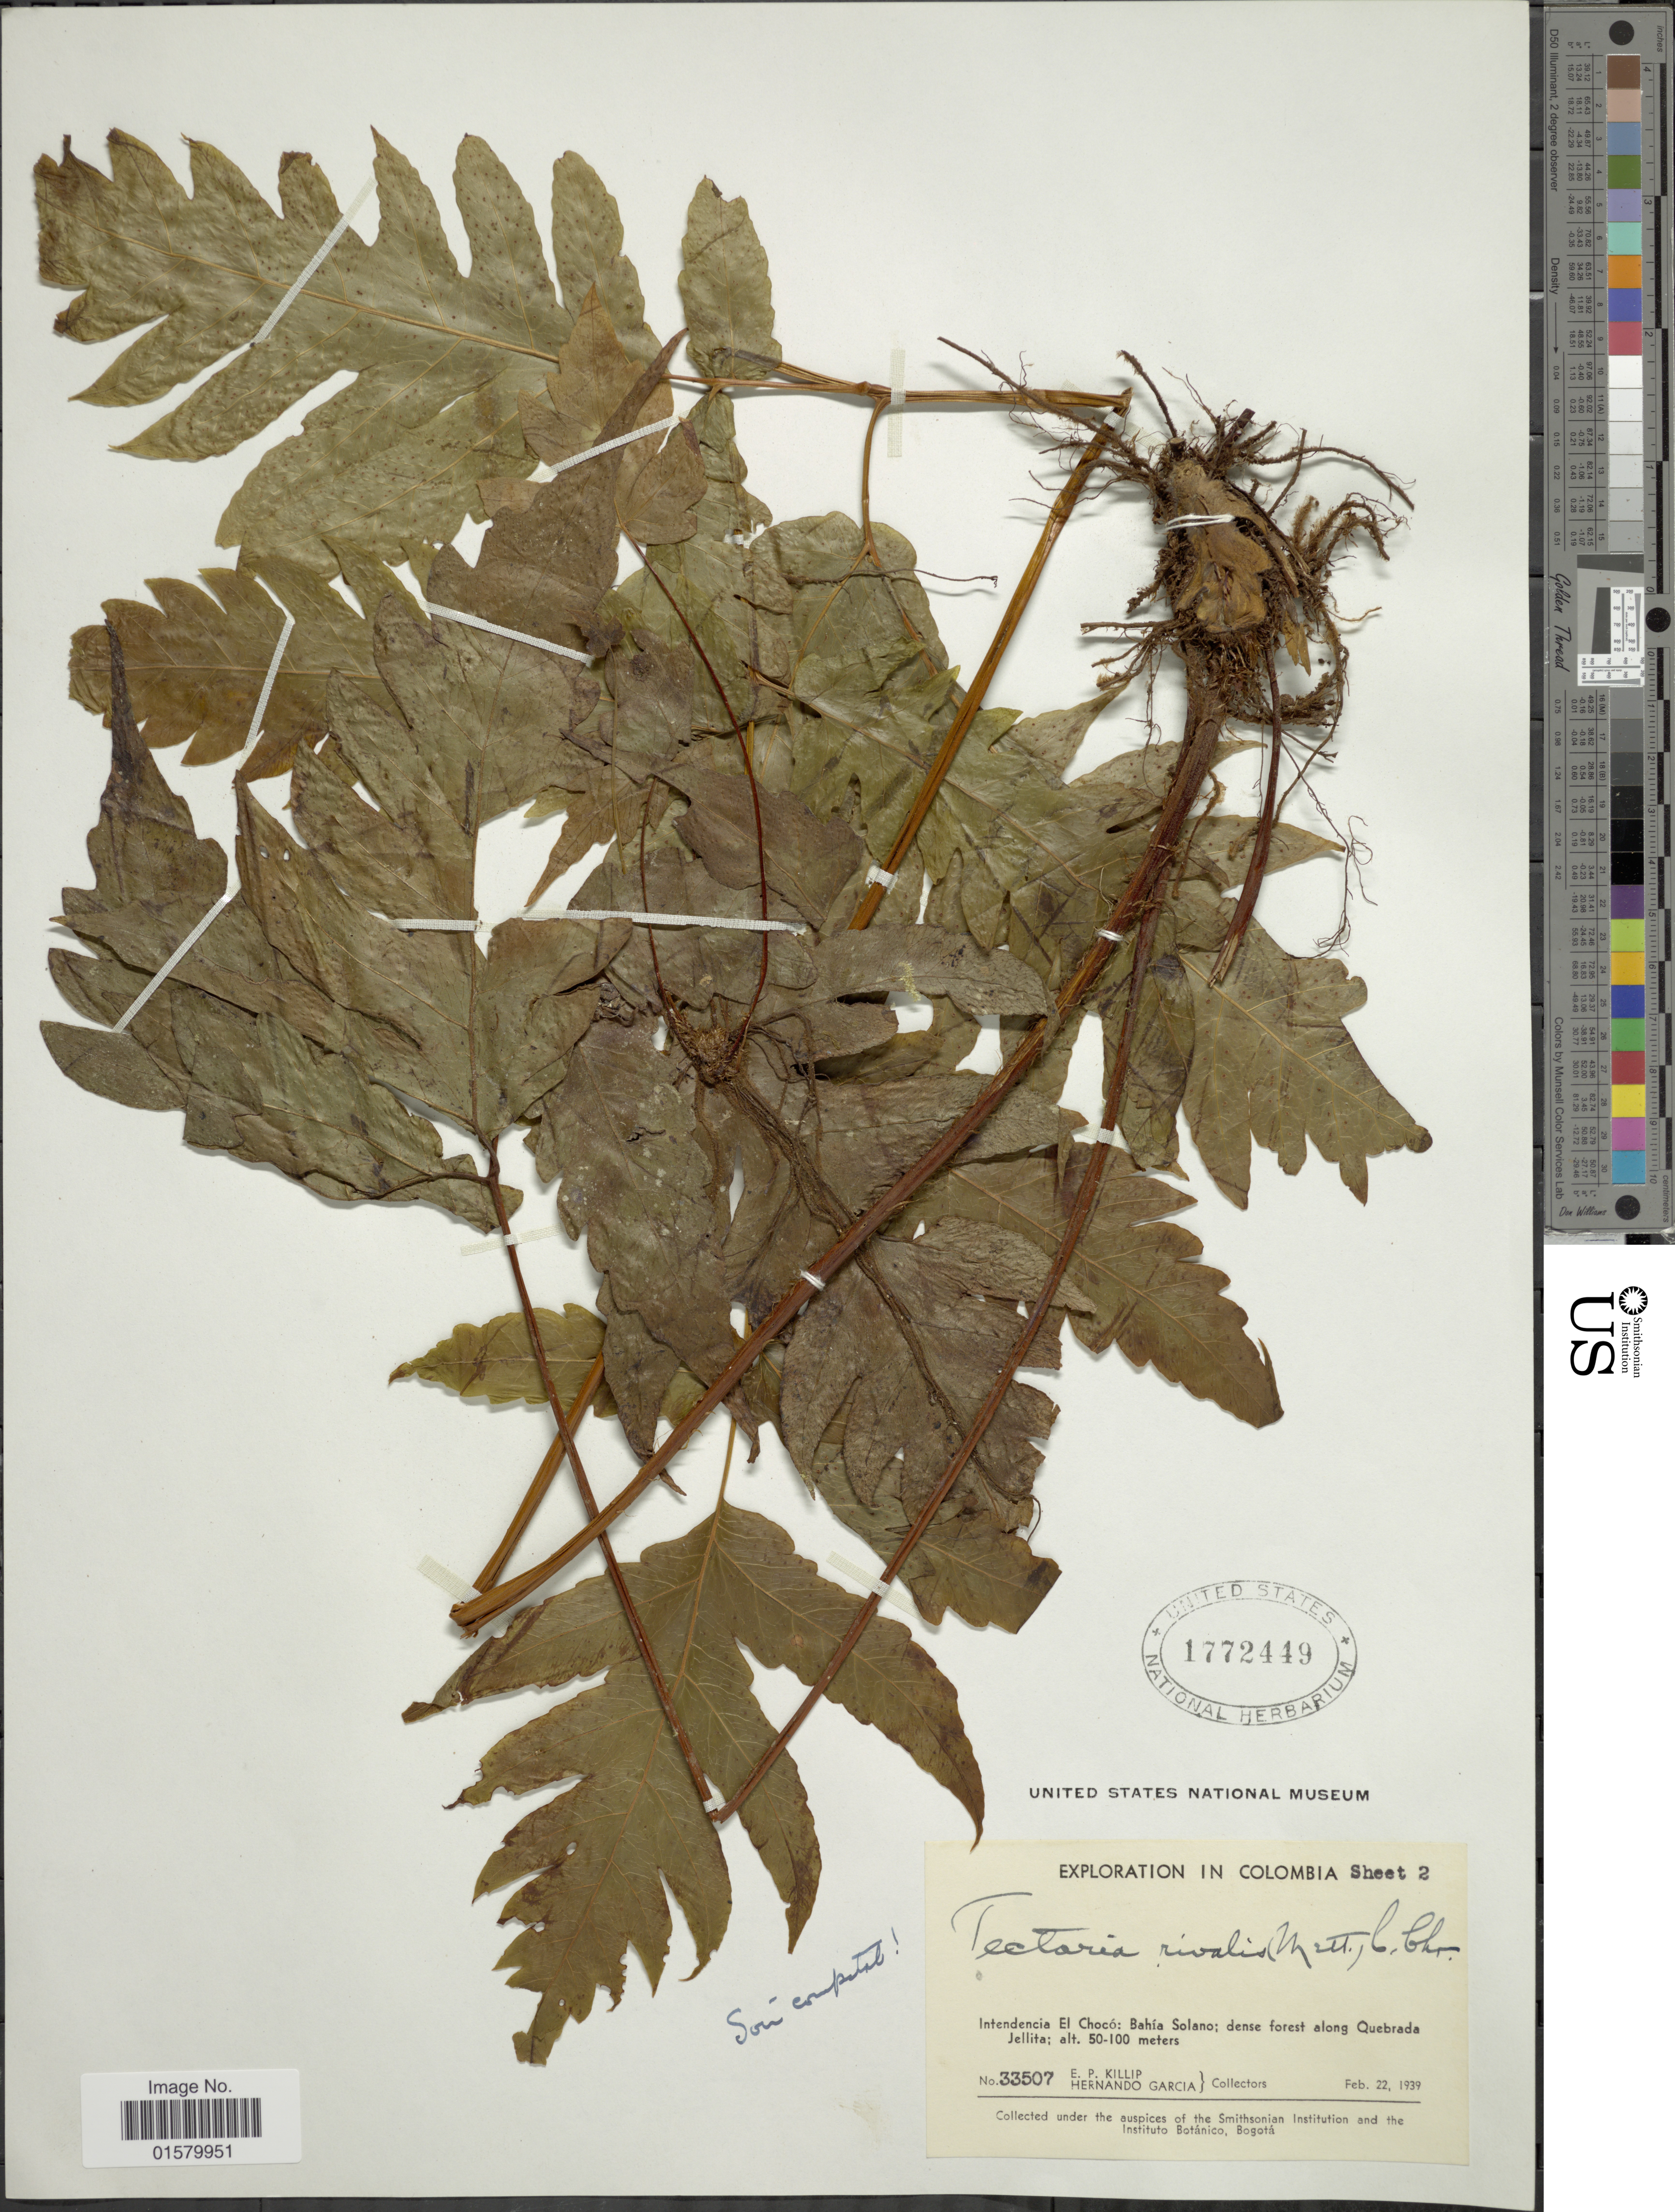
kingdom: Plantae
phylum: Tracheophyta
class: Polypodiopsida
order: Polypodiales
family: Tectariaceae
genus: Tectaria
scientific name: Tectaria rivalis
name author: (Mett. ex Kuhn) C. Chr.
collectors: E. P. Killip & H. Garcia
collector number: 33507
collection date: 1939-02-22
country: Colombia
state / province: Chocó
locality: Intendencia El Choco: Bahia Solano; dense forest along Quebrada Jellita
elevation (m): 50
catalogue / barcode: US 1772449